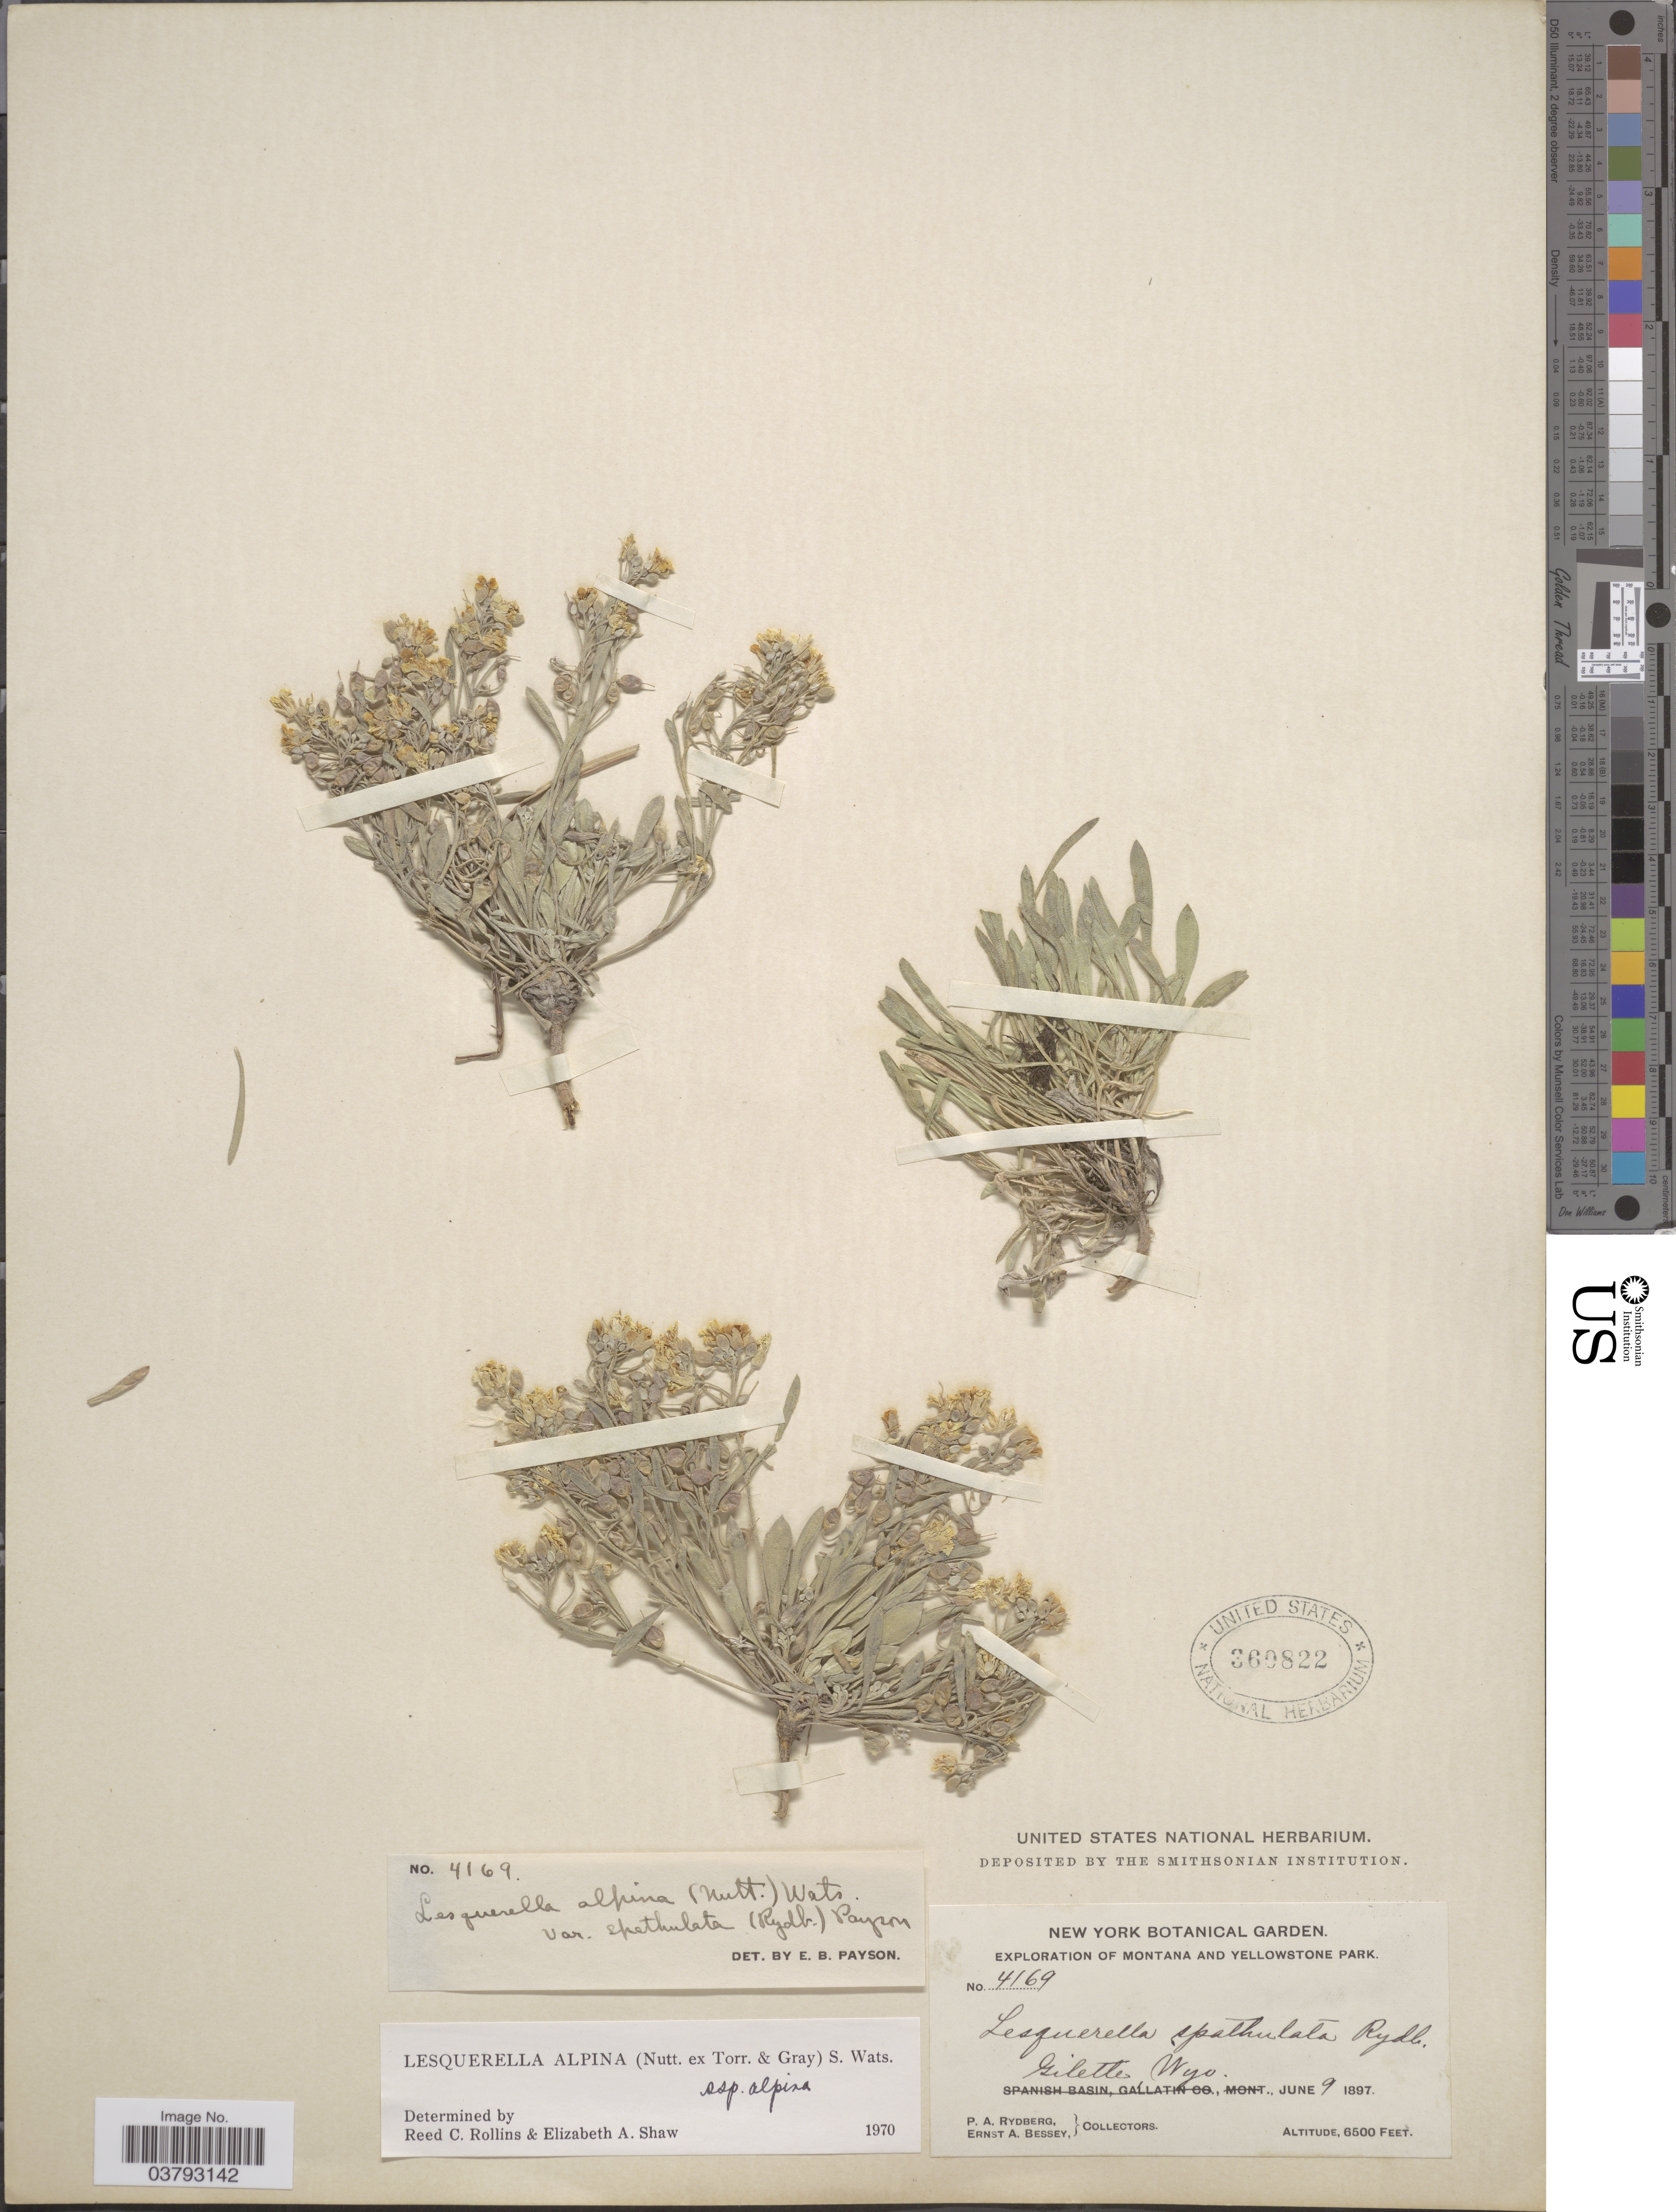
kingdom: Plantae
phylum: Tracheophyta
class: Magnoliopsida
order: Brassicales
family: Brassicaceae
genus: Lesquerella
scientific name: Lesquerella alpina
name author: (Nutt.) S. Watson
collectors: P. A. Rydberg & E. A. Bessey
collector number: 4169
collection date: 1897-06-09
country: United States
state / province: Wyoming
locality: Yellowstone Park. Gilette.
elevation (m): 1981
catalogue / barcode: US 360822